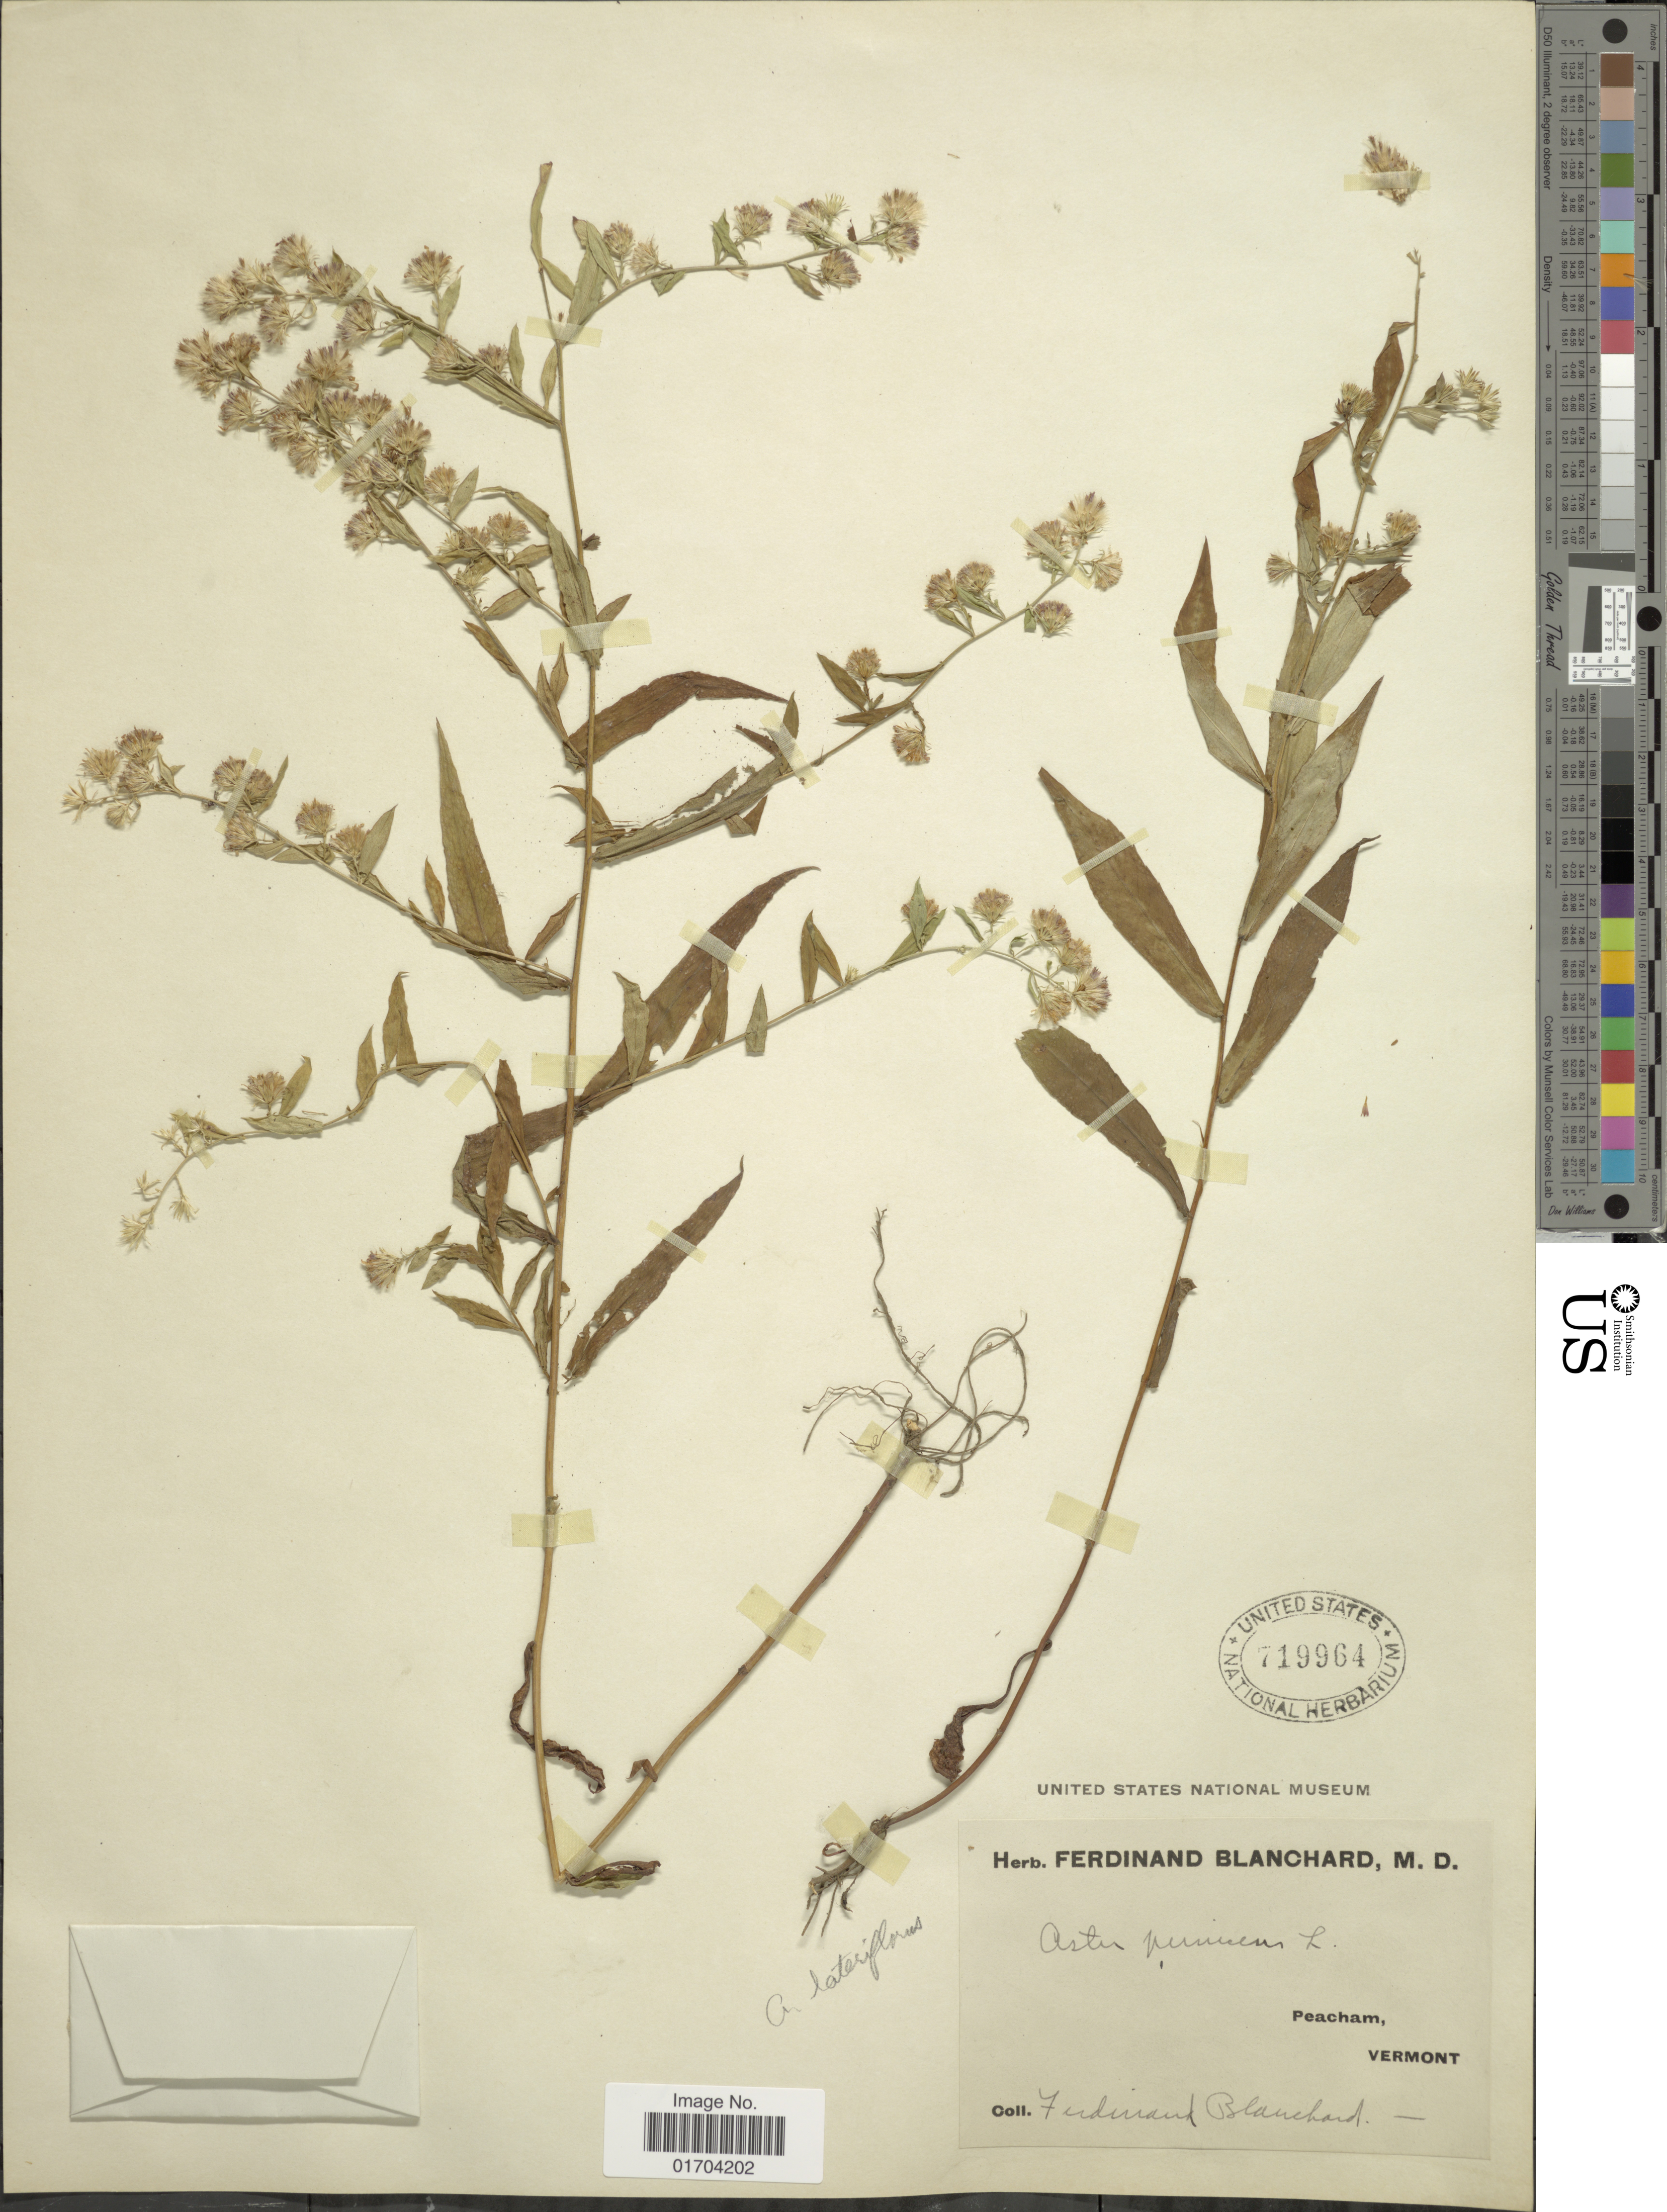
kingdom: Plantae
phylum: Tracheophyta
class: Magnoliopsida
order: Asterales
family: Asteraceae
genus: Symphyotrichum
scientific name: Symphyotrichum sp.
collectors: F. Blanchard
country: United States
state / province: Vermont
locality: Peacham.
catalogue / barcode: US 719964